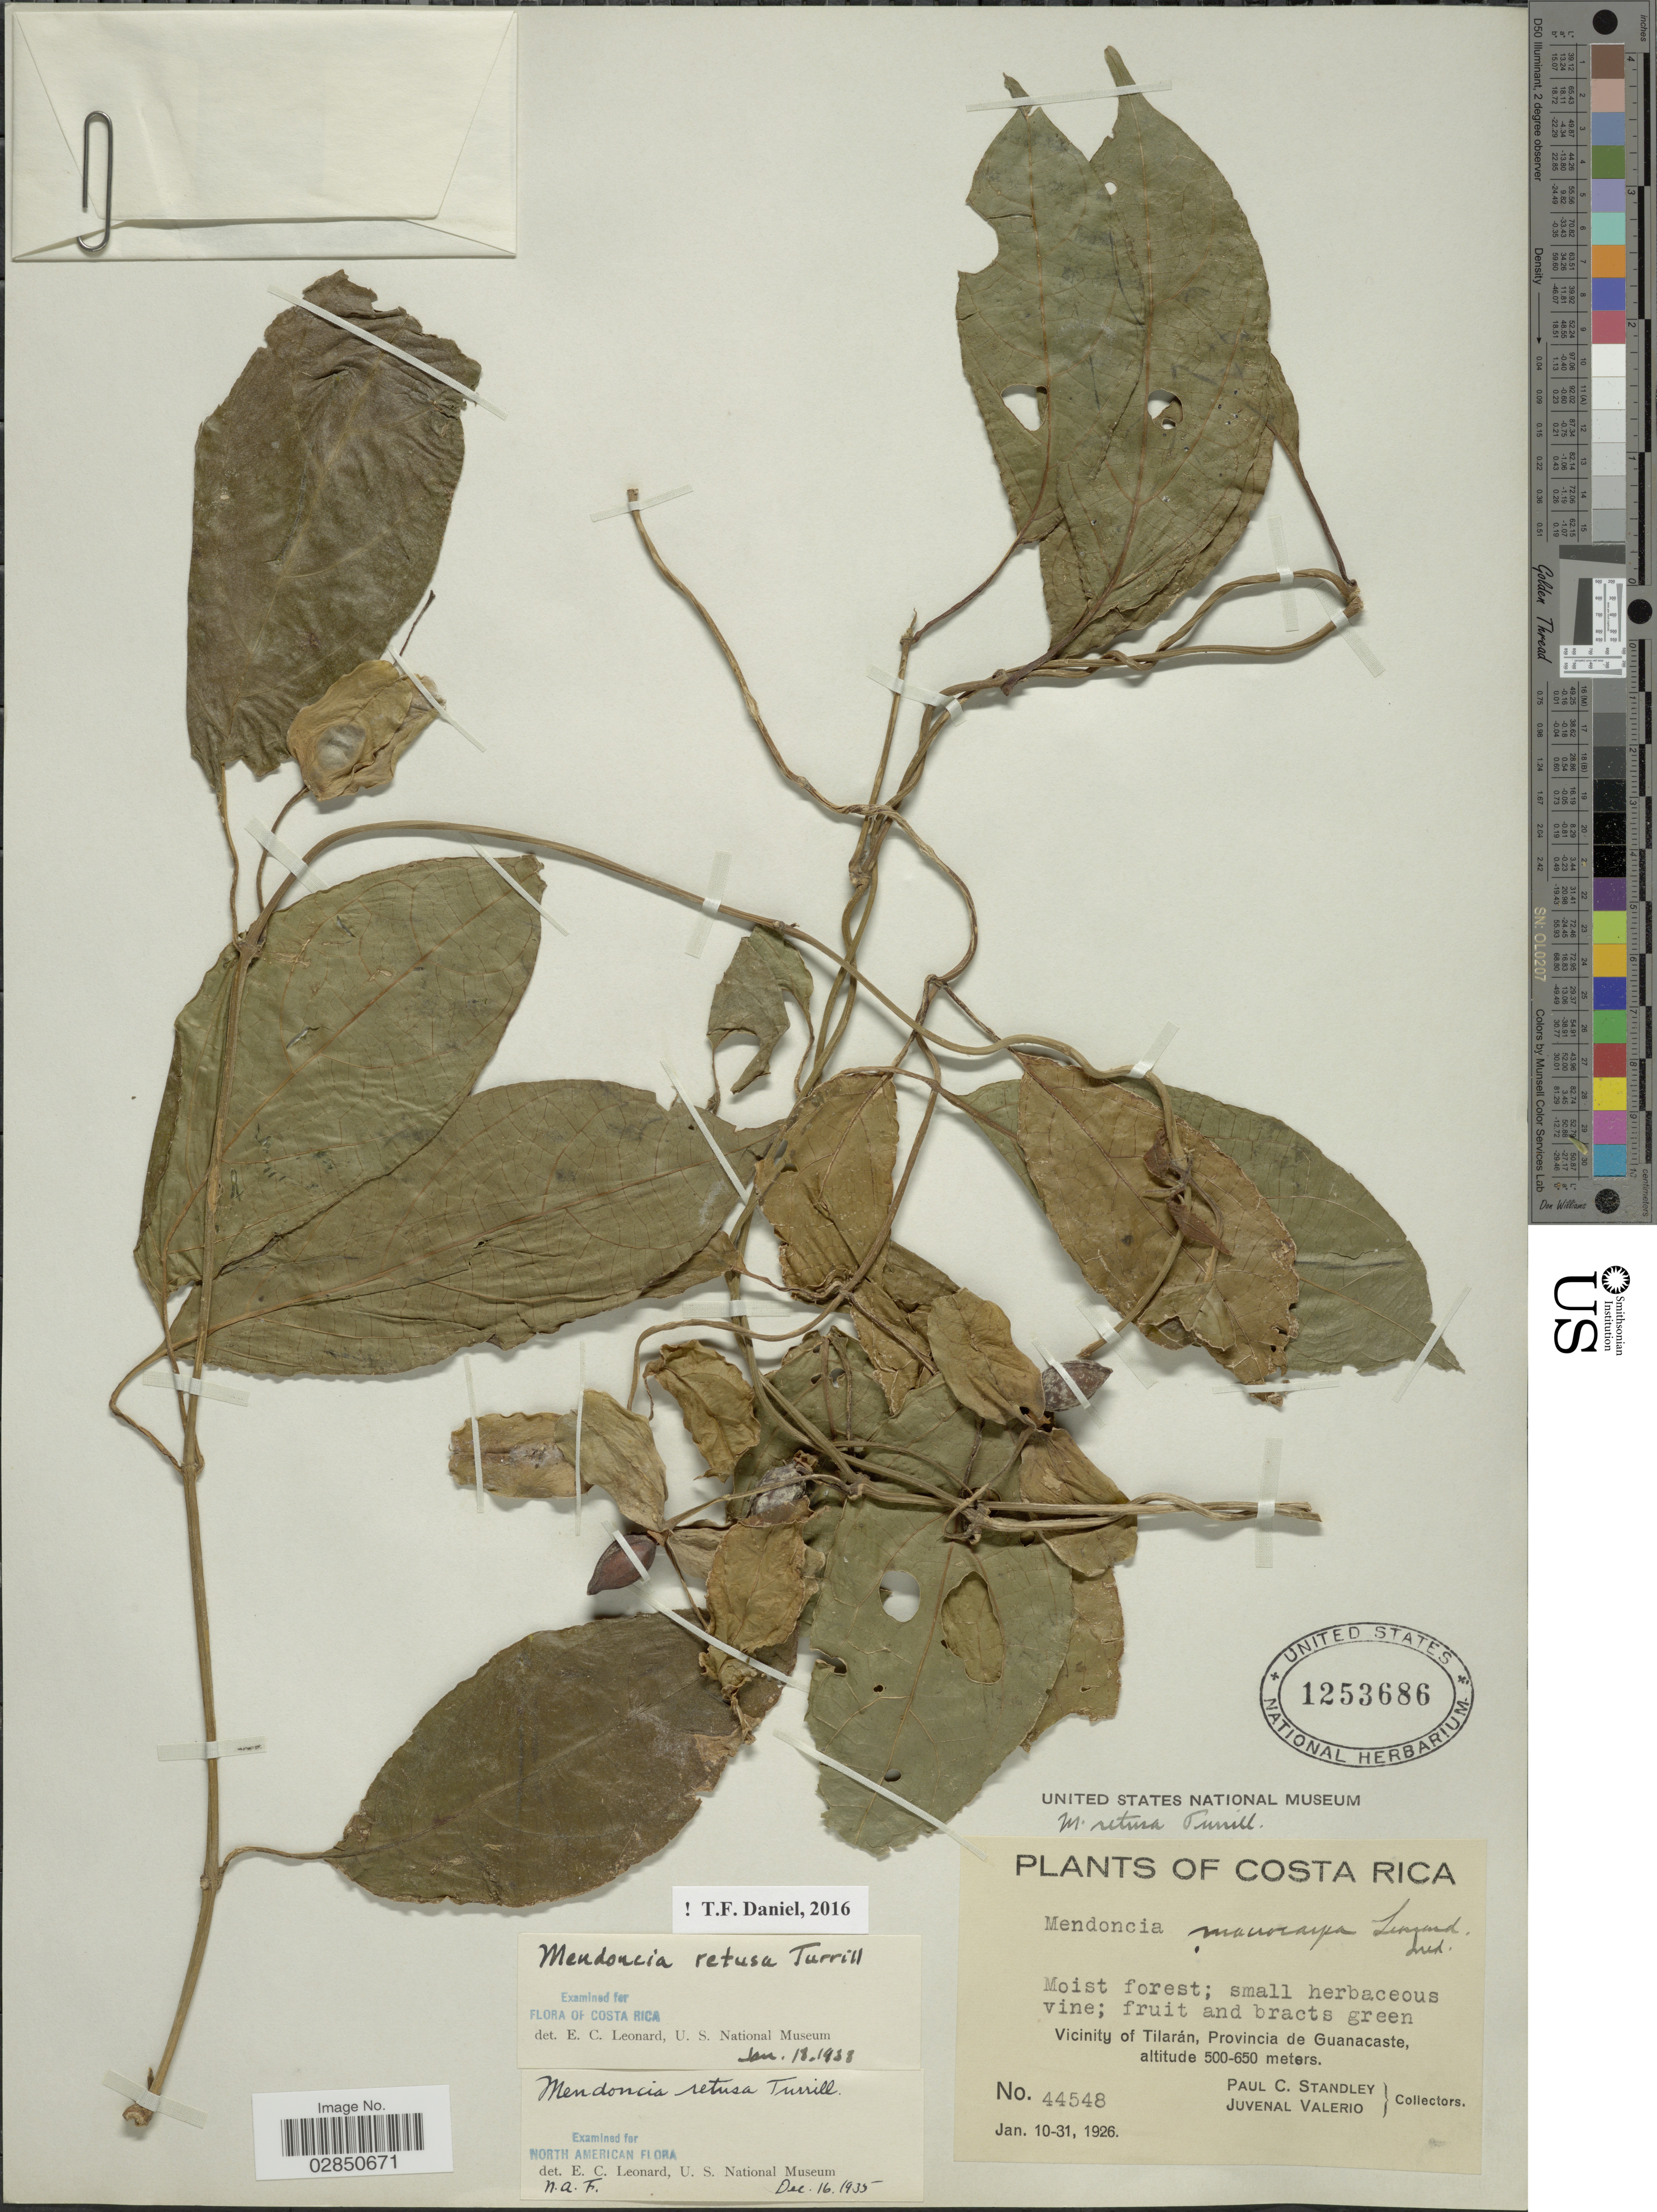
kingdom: Plantae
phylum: Tracheophyta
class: Magnoliopsida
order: Lamiales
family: Acanthaceae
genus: Mendoncia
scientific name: Mendoncia retusa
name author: Turrill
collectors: P. C. Standley & J. Valerio R.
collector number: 44548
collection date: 1926-01-10/1926-01-31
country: Costa Rica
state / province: Guanacaste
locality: Vicinity of Tilarán, Provincia de Guanacaste.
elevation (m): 500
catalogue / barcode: US 1253686